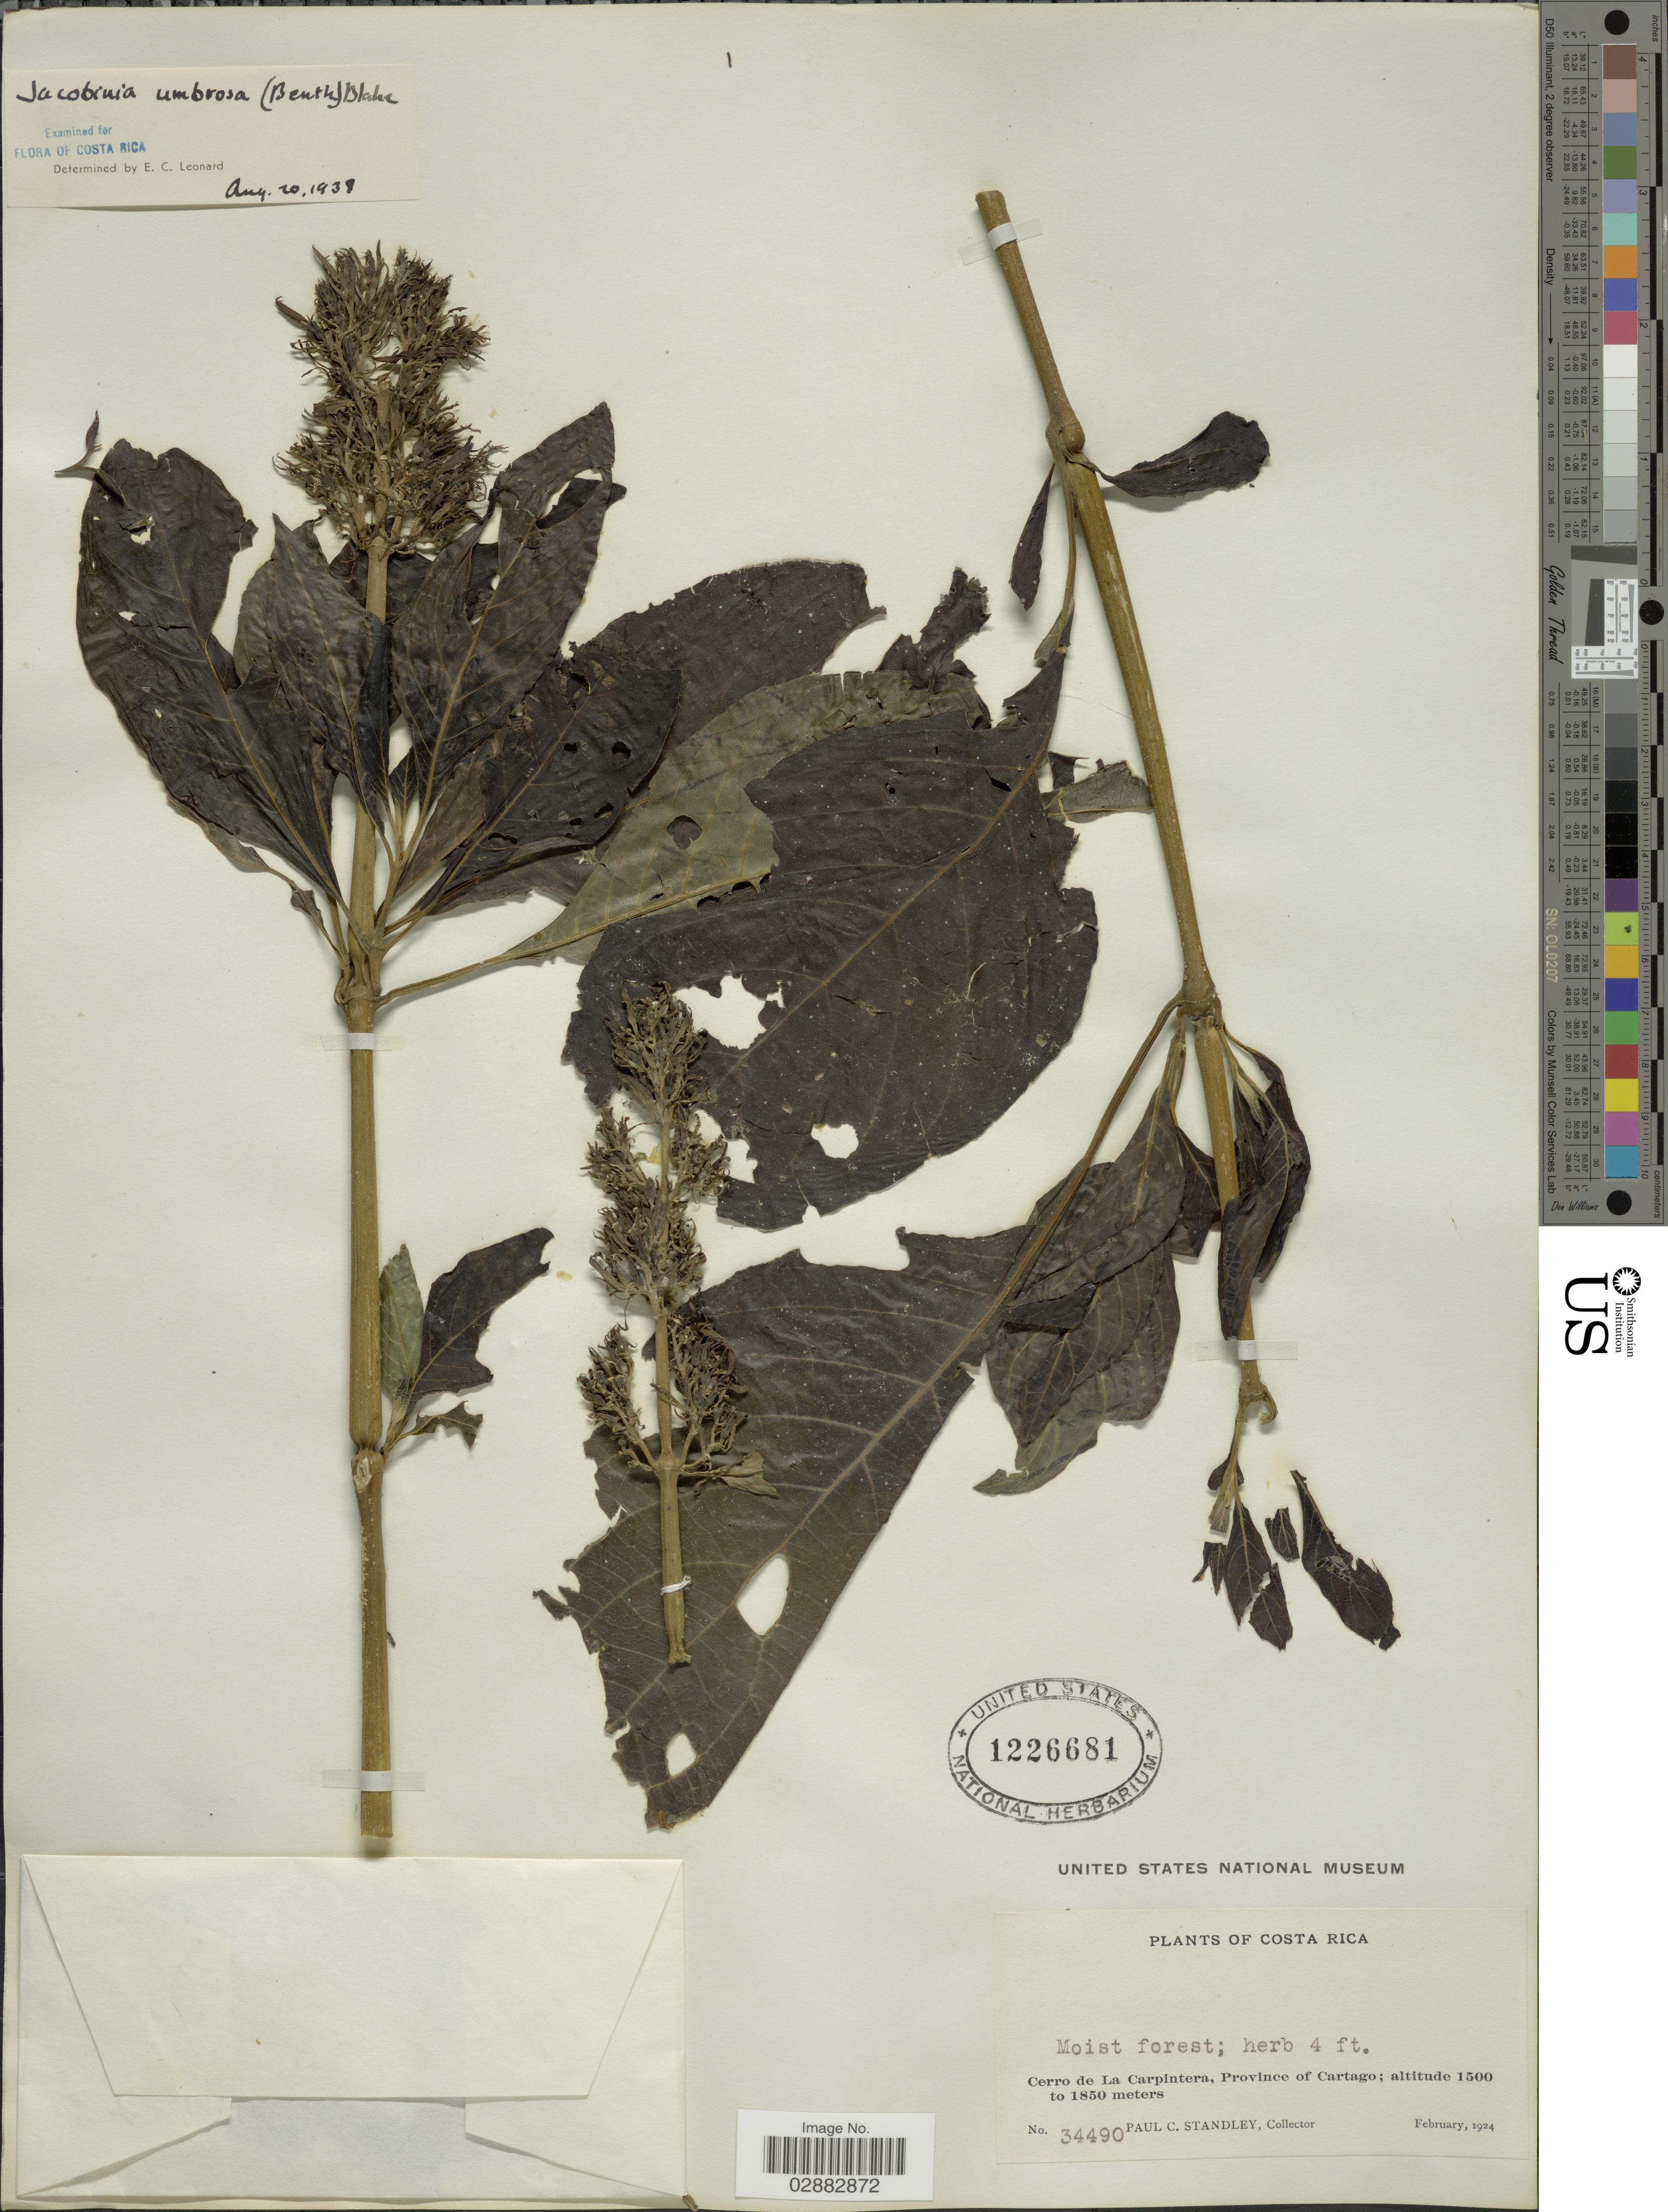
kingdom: Plantae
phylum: Tracheophyta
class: Magnoliopsida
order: Lamiales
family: Acanthaceae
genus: Jacobinia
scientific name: Jacobinia umbrosa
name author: (Benth.) S.F. Blake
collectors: P. C. Standley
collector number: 34490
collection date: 1924-02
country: Costa Rica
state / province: Cartago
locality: Cerro de La Carpintera, Province of Cartago.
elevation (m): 1500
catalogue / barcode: US 1226681